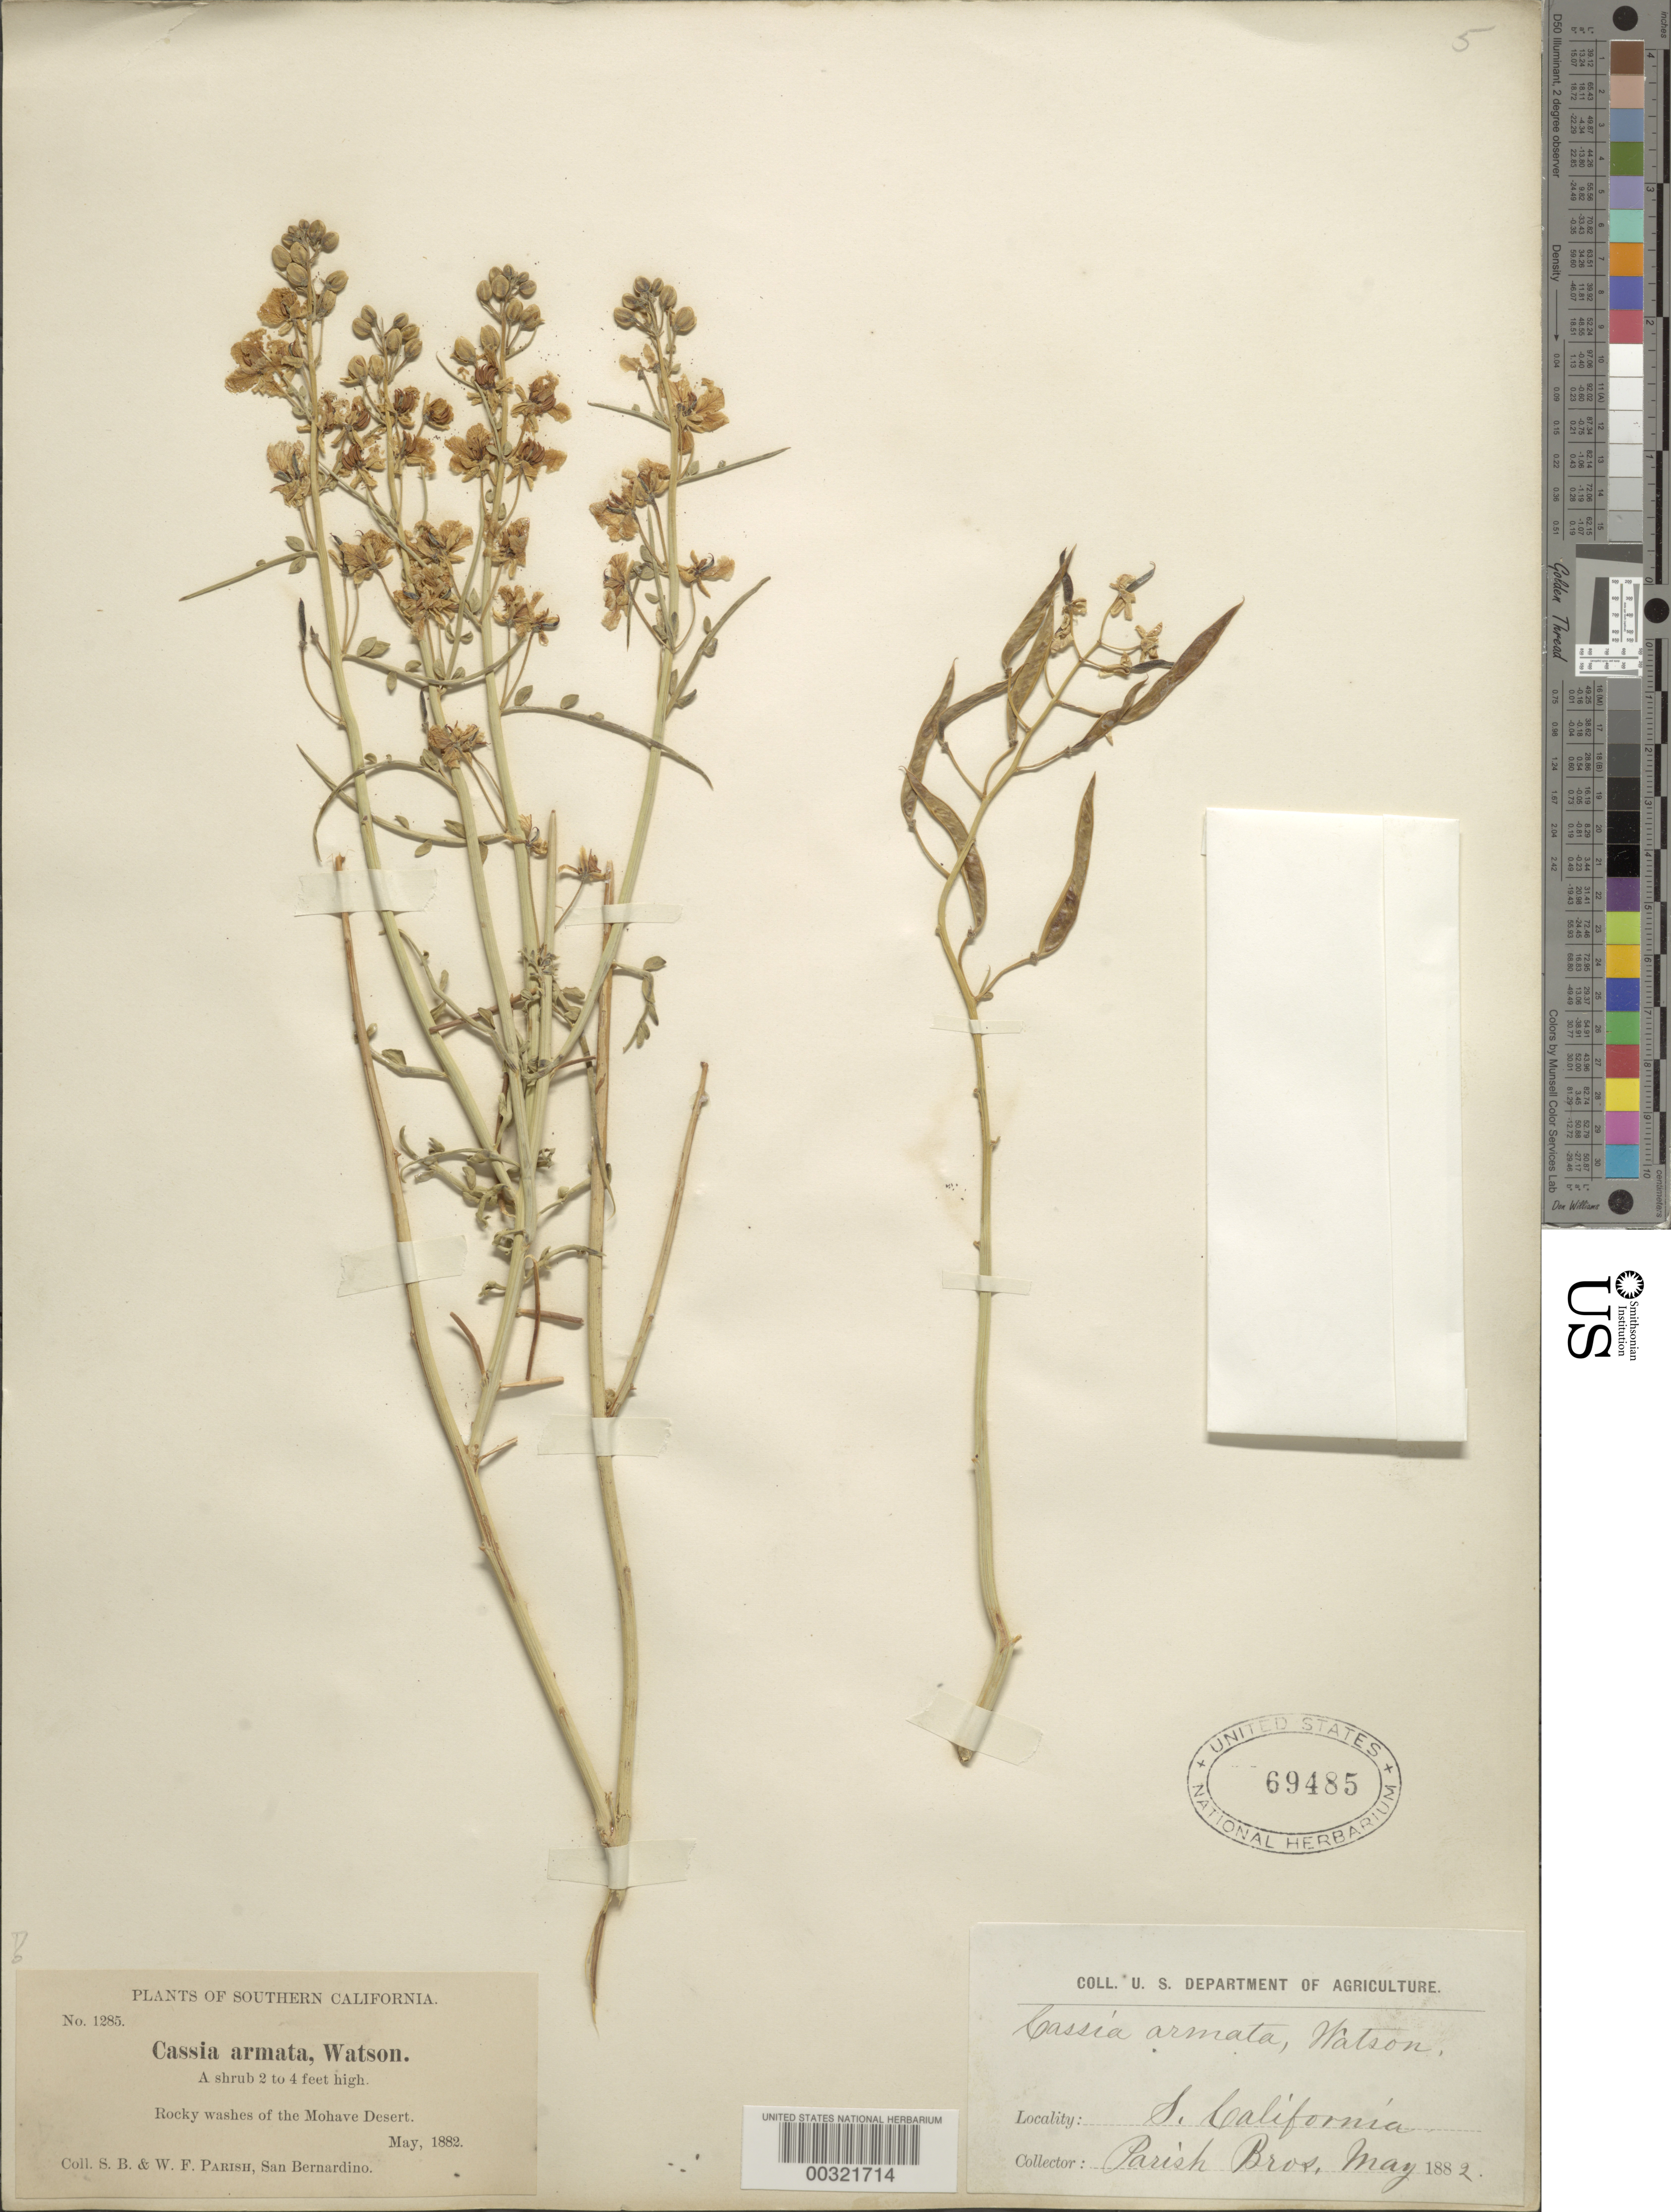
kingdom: Plantae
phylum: Tracheophyta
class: Magnoliopsida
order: Fabales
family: Fabaceae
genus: Senna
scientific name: Senna armata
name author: (S. Watson) H.S. Irwin & Barneby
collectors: S. B. Parish & W. F. Parish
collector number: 1285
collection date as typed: May 1882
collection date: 1882-05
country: United States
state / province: California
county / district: Kern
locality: Mohave desert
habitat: Rocky washes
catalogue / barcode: US 69485